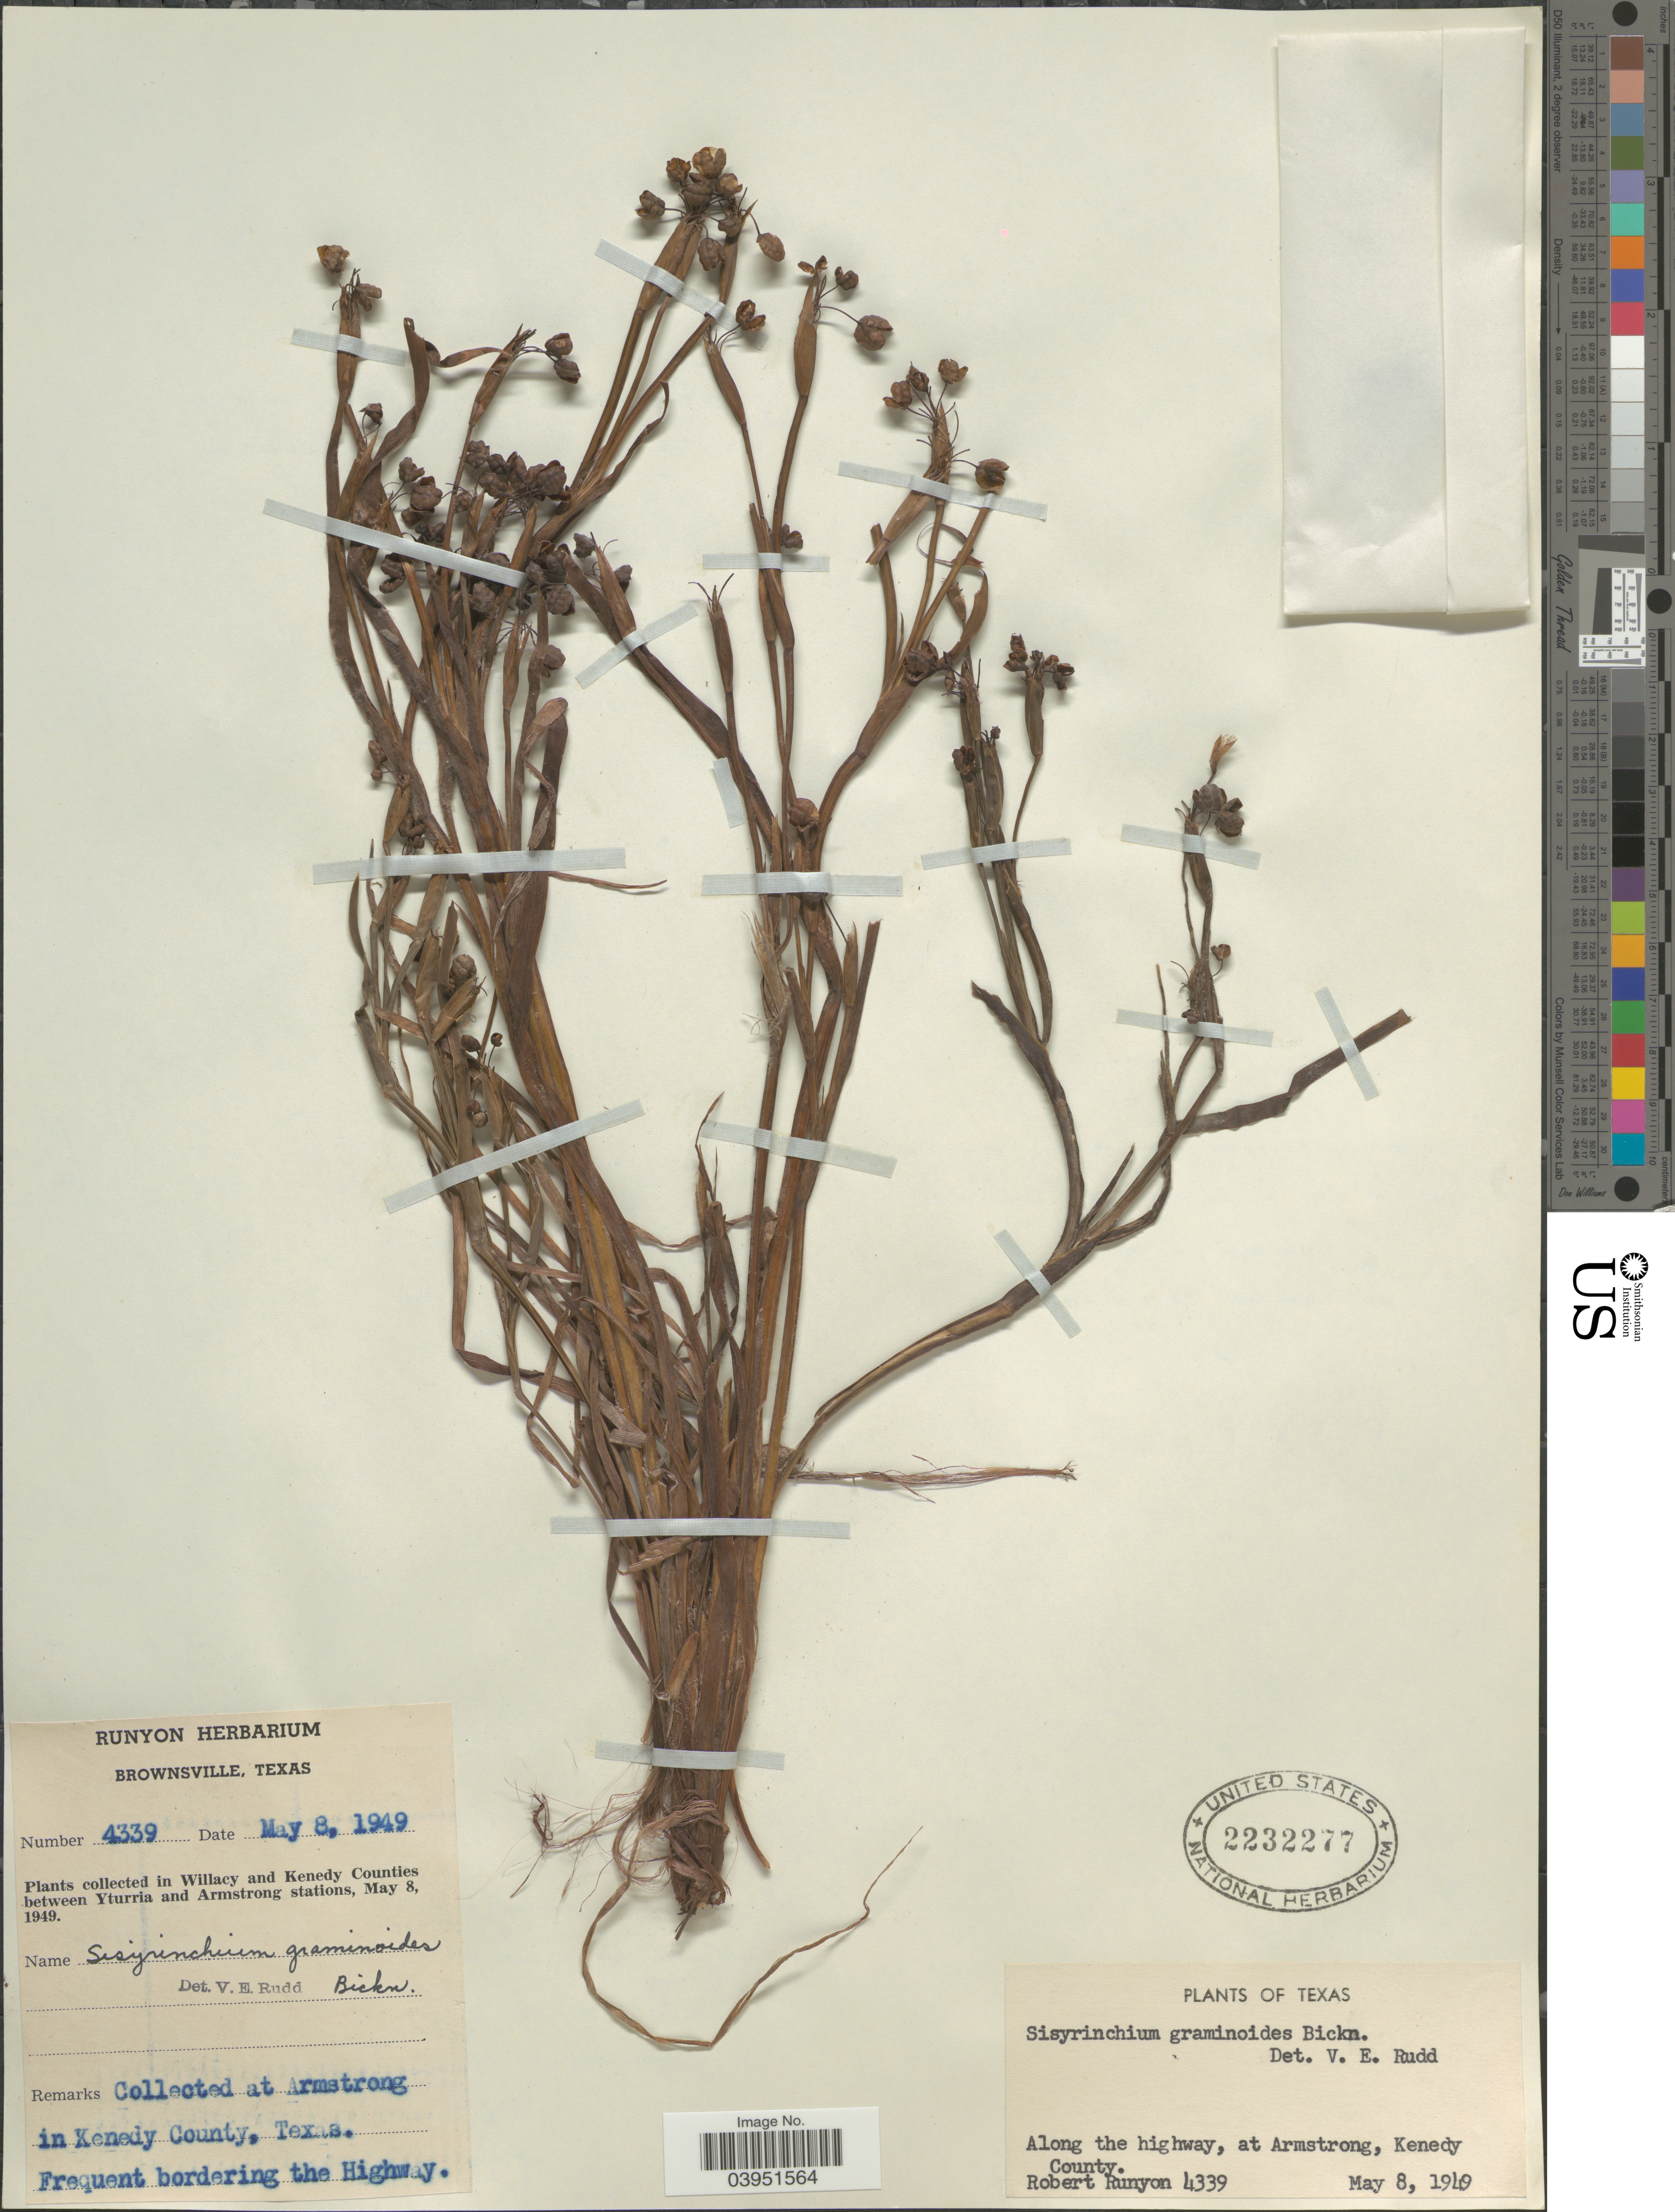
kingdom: Plantae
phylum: Tracheophyta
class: Liliopsida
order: Asparagales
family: Iridaceae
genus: Sisyrinchium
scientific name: Sisyrinchium pruinosum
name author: E.P. Bicknell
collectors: R. Runyon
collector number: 4339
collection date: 1949-05-08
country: United States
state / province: Texas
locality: In Willacy and Kenedy Counties between Yturria and Armstrong stations. Along the highway, at Armstrong, Kenedy County.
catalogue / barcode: US 2232277